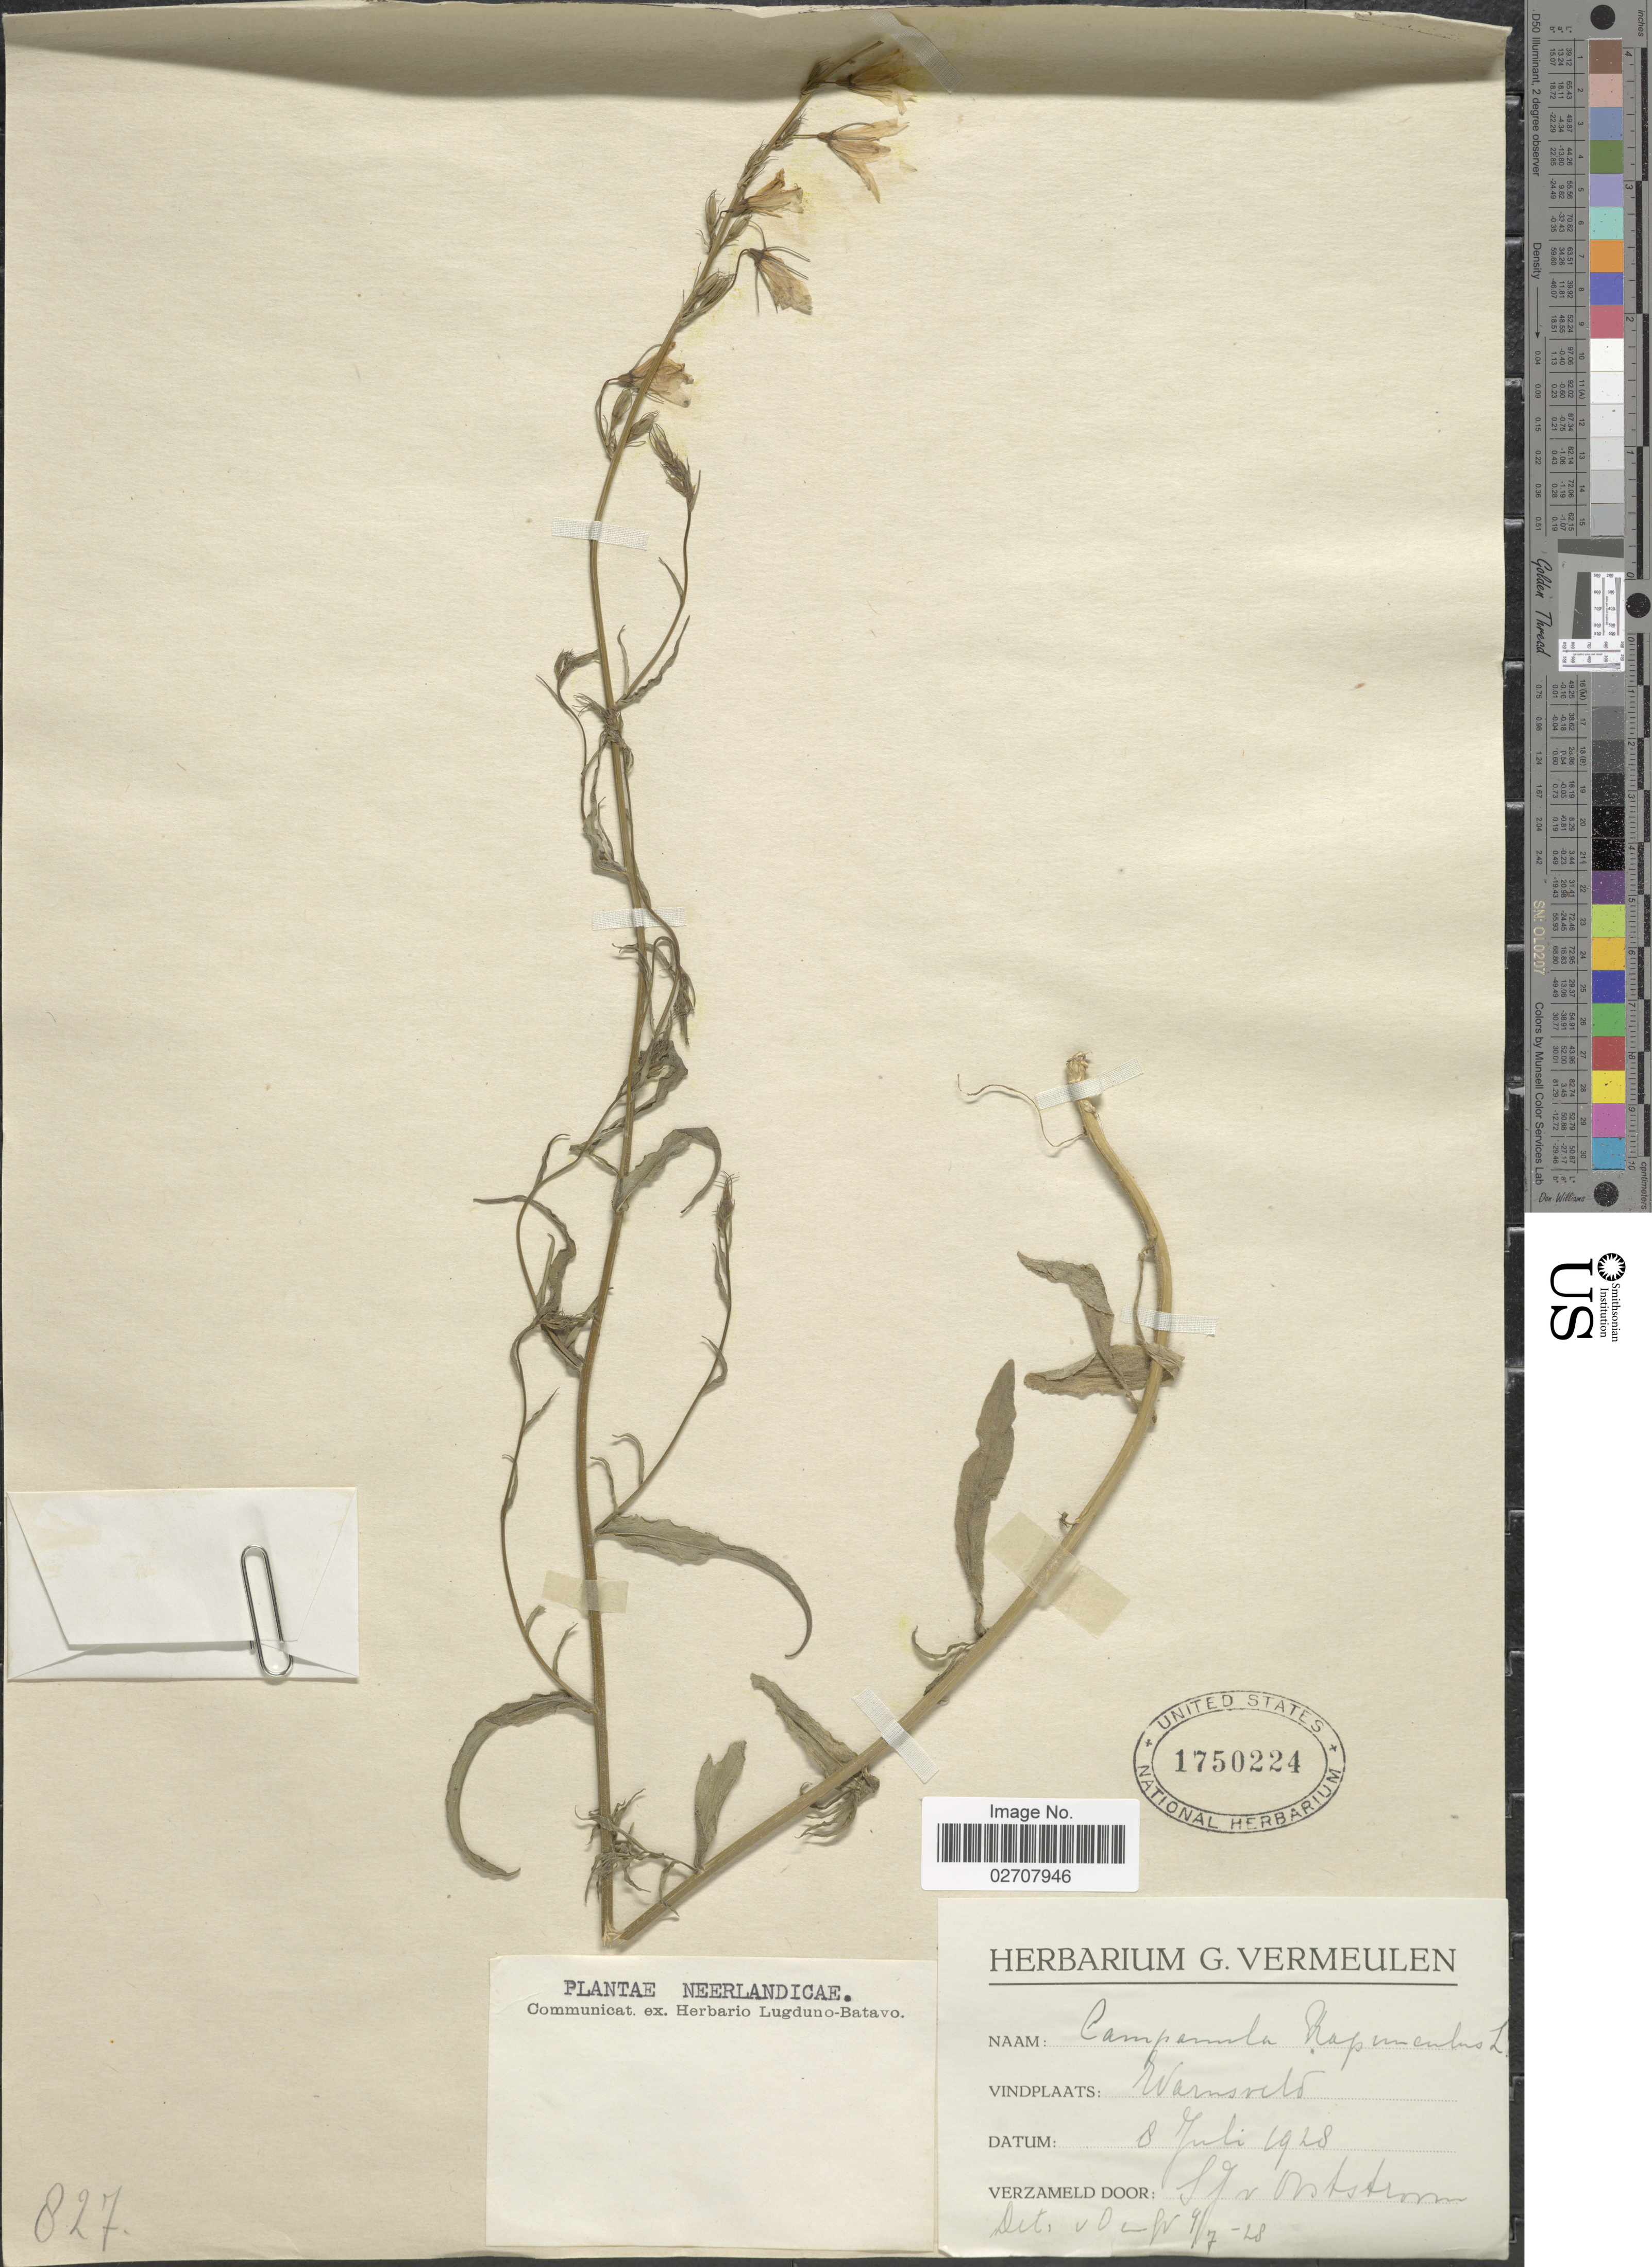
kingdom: Plantae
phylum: Tracheophyta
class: Magnoliopsida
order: Asterales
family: Campanulaceae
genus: Campanula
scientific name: Campanula rapunculus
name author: L.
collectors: S. Oostatroom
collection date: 1928-07-08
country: Netherlands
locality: Neerlandicae, Warnsveld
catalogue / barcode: US 1750224